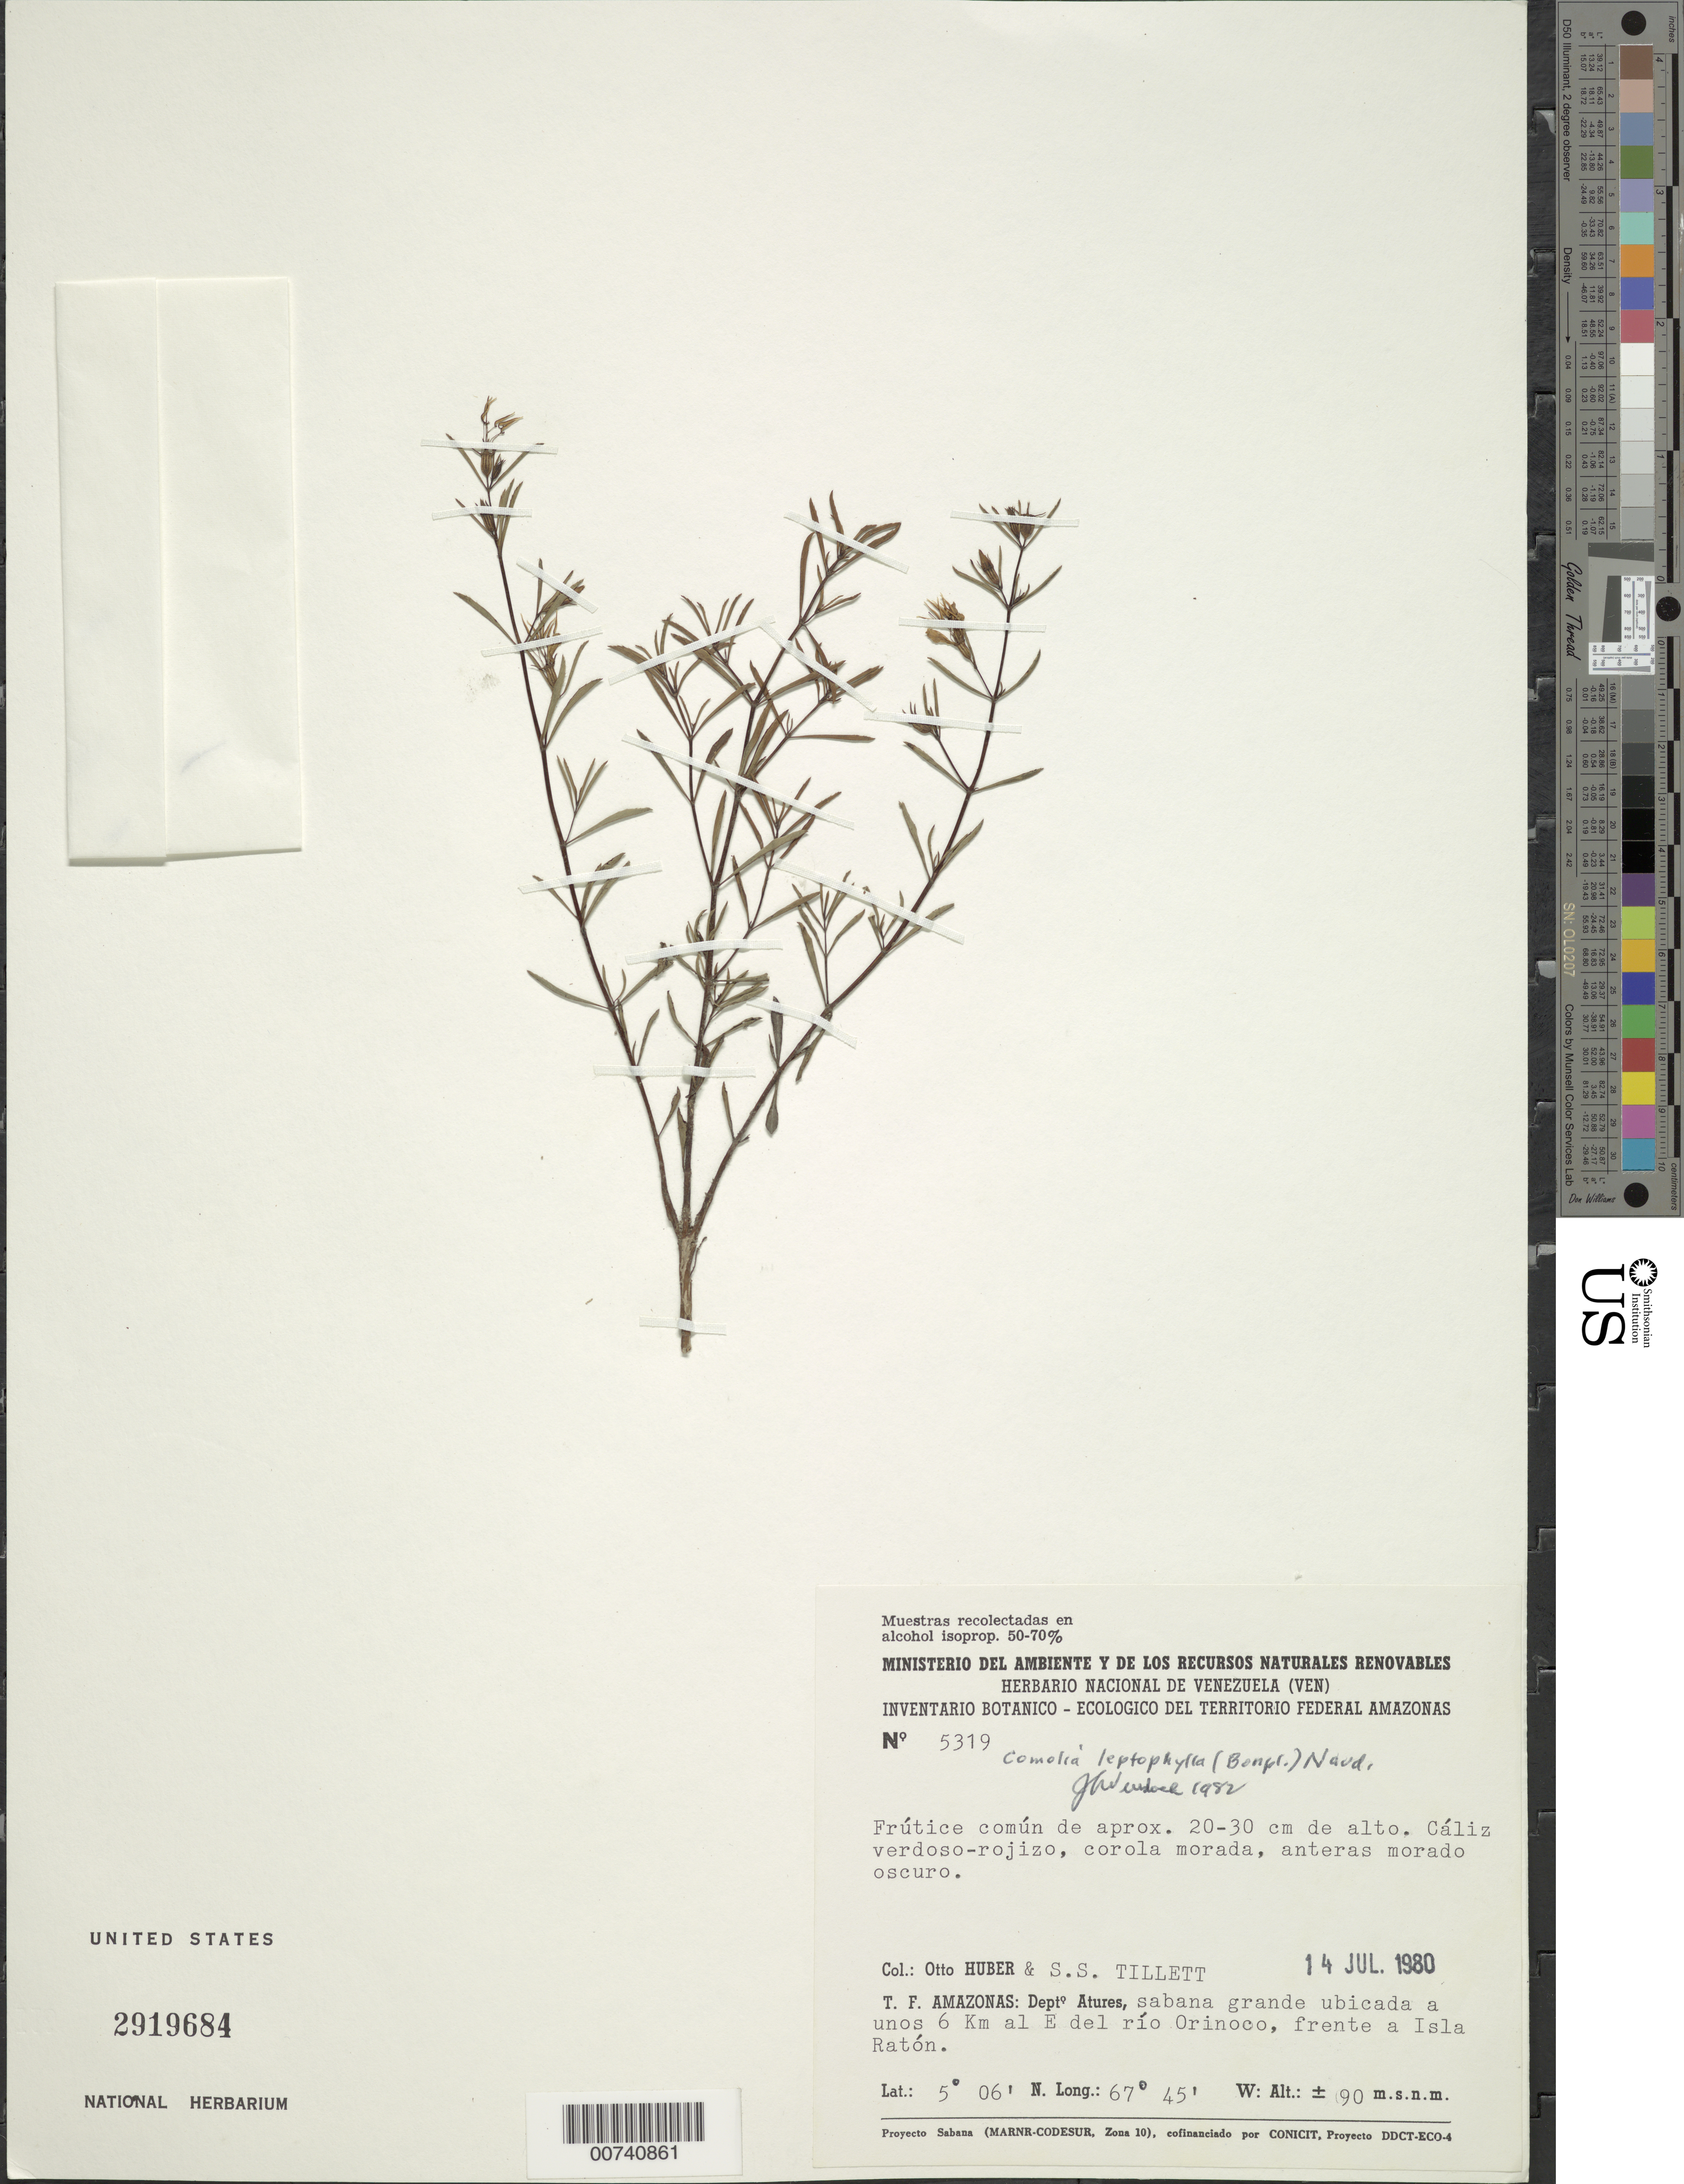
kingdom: Plantae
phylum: Tracheophyta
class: Magnoliopsida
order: Myrtales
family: Melastomataceae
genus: Comolia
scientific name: Comolia leptophylla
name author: (Bonpl.) Naudin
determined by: Wurdack, John J., (US), US (UNITED STATES)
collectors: O. Huber & S. S. Tillett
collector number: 5319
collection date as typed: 14-Jul-80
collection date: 1980-07-14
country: Venezuela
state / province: Amazonas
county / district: Atures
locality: Isla Ratón, near, 6 km E of Río Orinoco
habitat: Large savanna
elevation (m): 90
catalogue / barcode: US 2919684